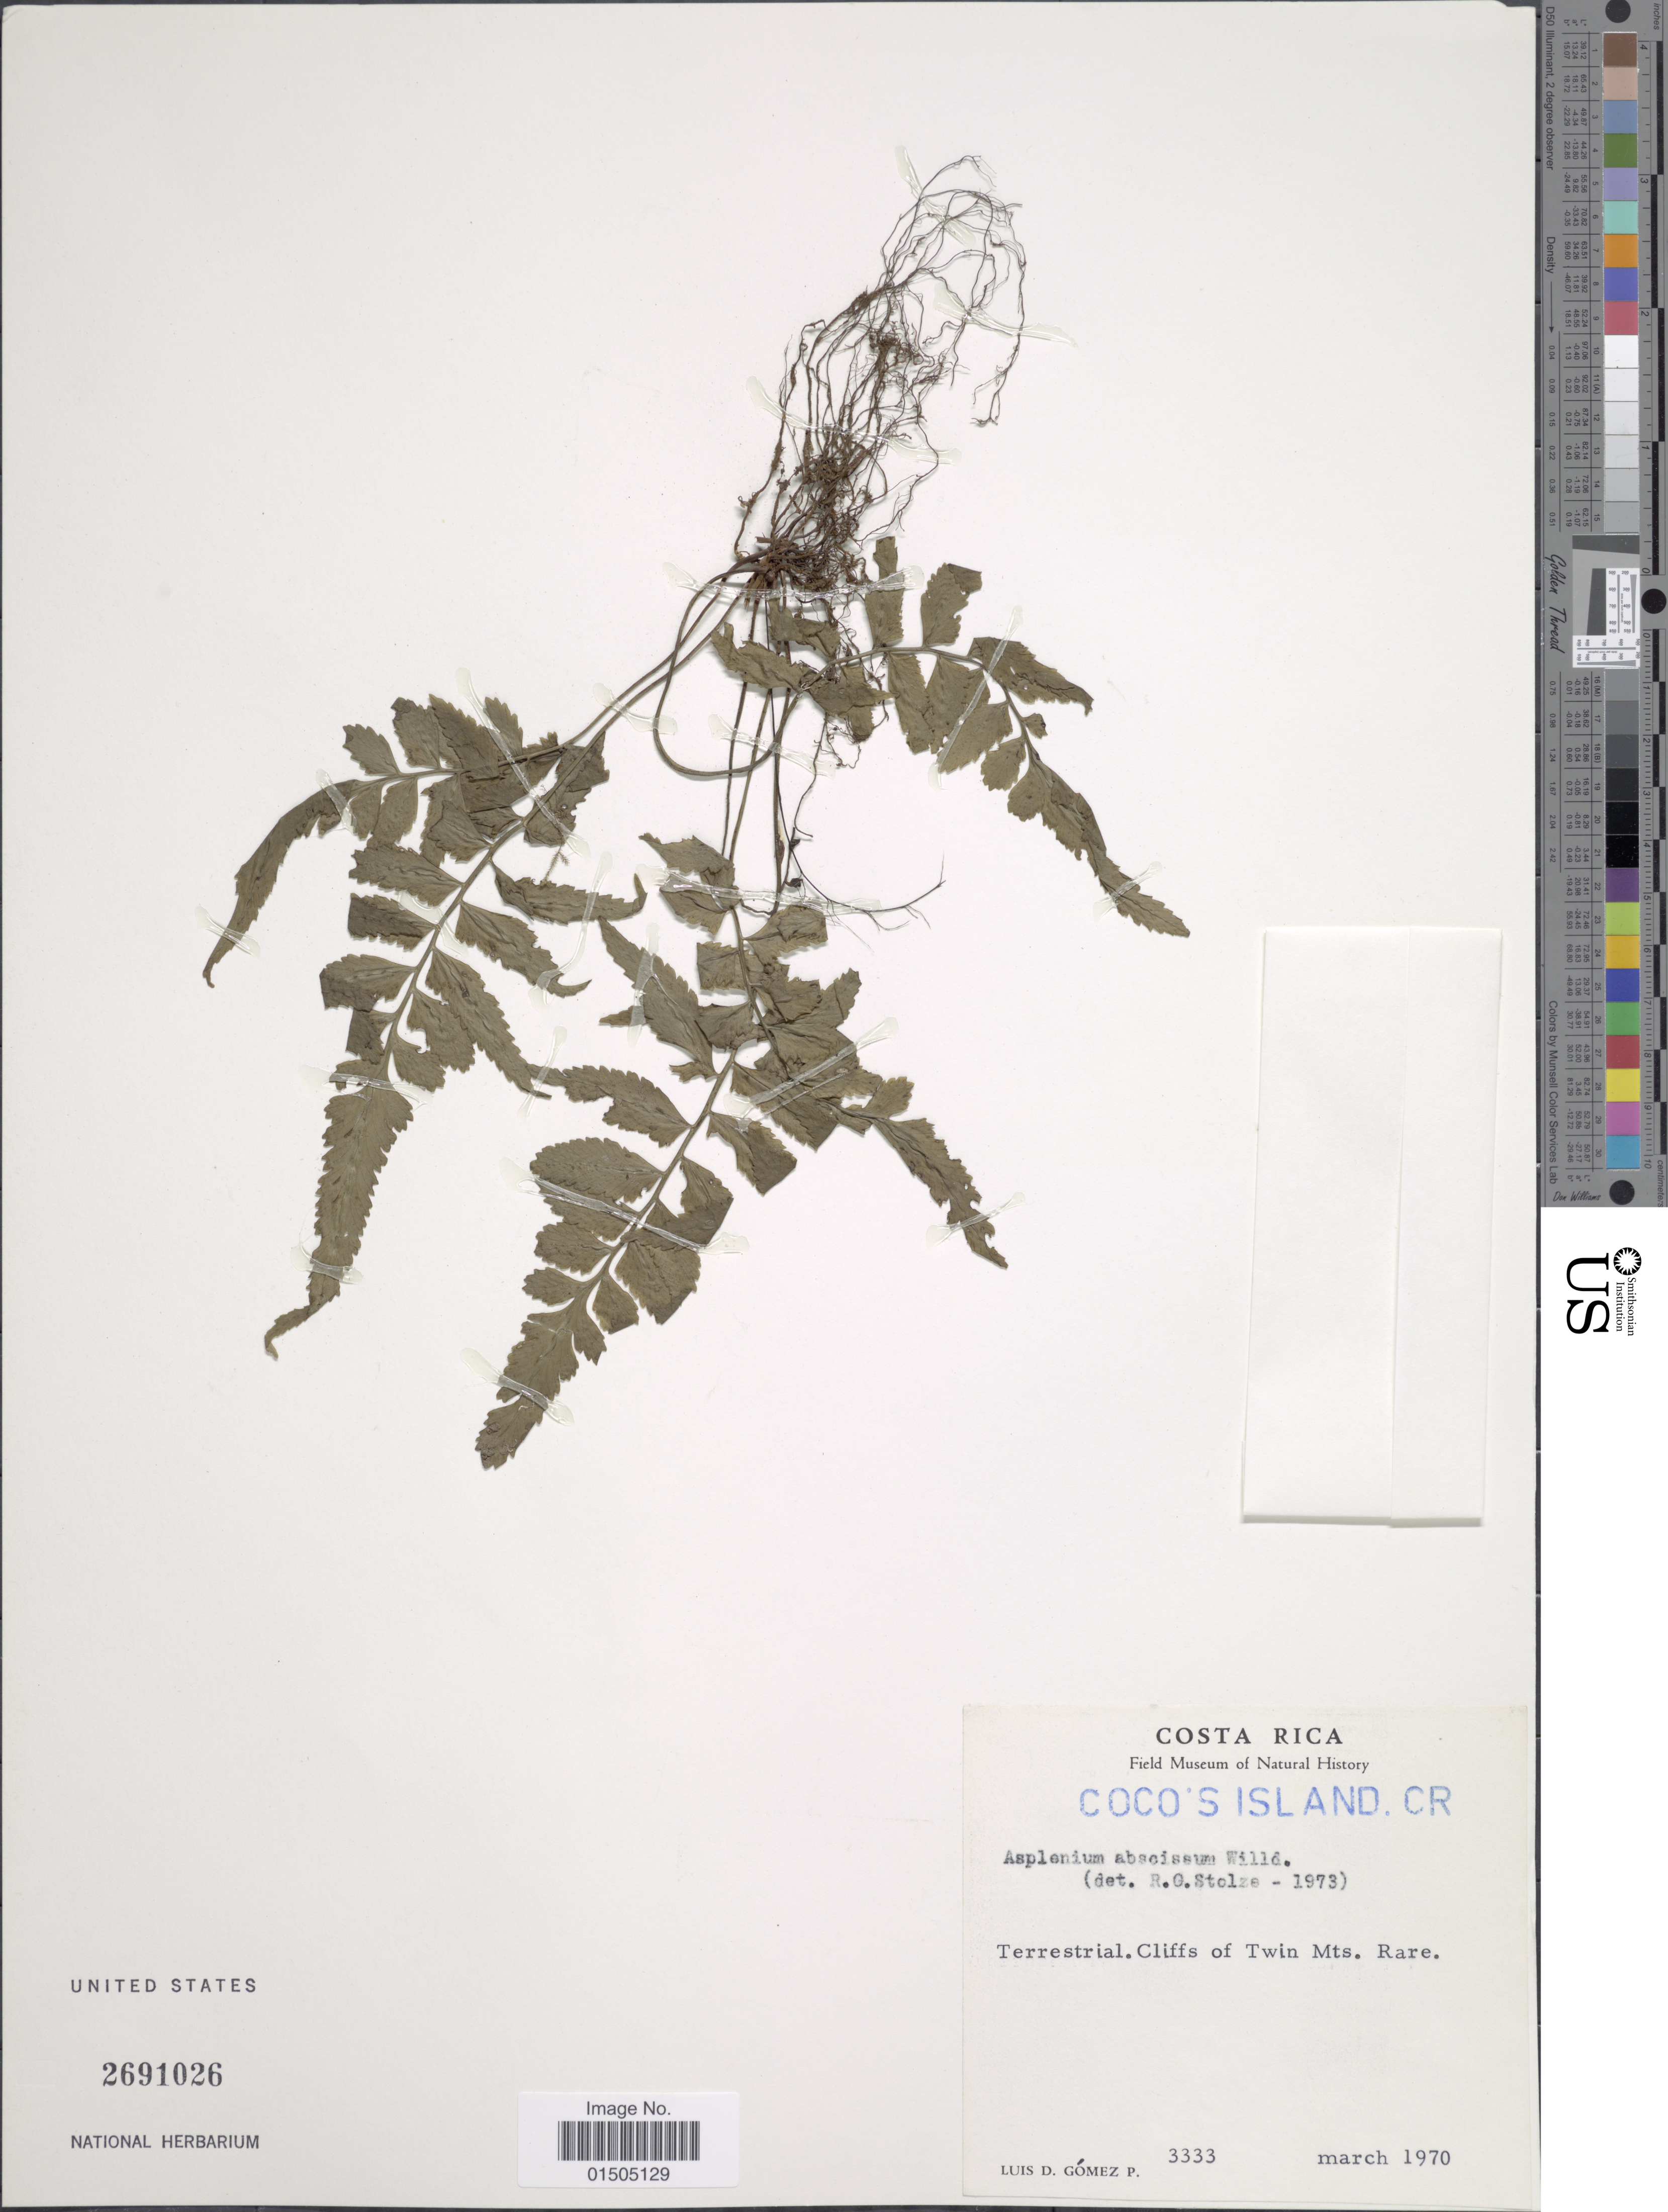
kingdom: Plantae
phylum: Tracheophyta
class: Polypodiopsida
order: Polypodiales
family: Aspleniaceae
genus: Asplenium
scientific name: Asplenium abscissum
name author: Willd.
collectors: L. D. Gómez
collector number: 3333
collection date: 1970-03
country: Costa Rica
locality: Terrestrial. Cliffs of Twin Mts.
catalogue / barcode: US 2691026